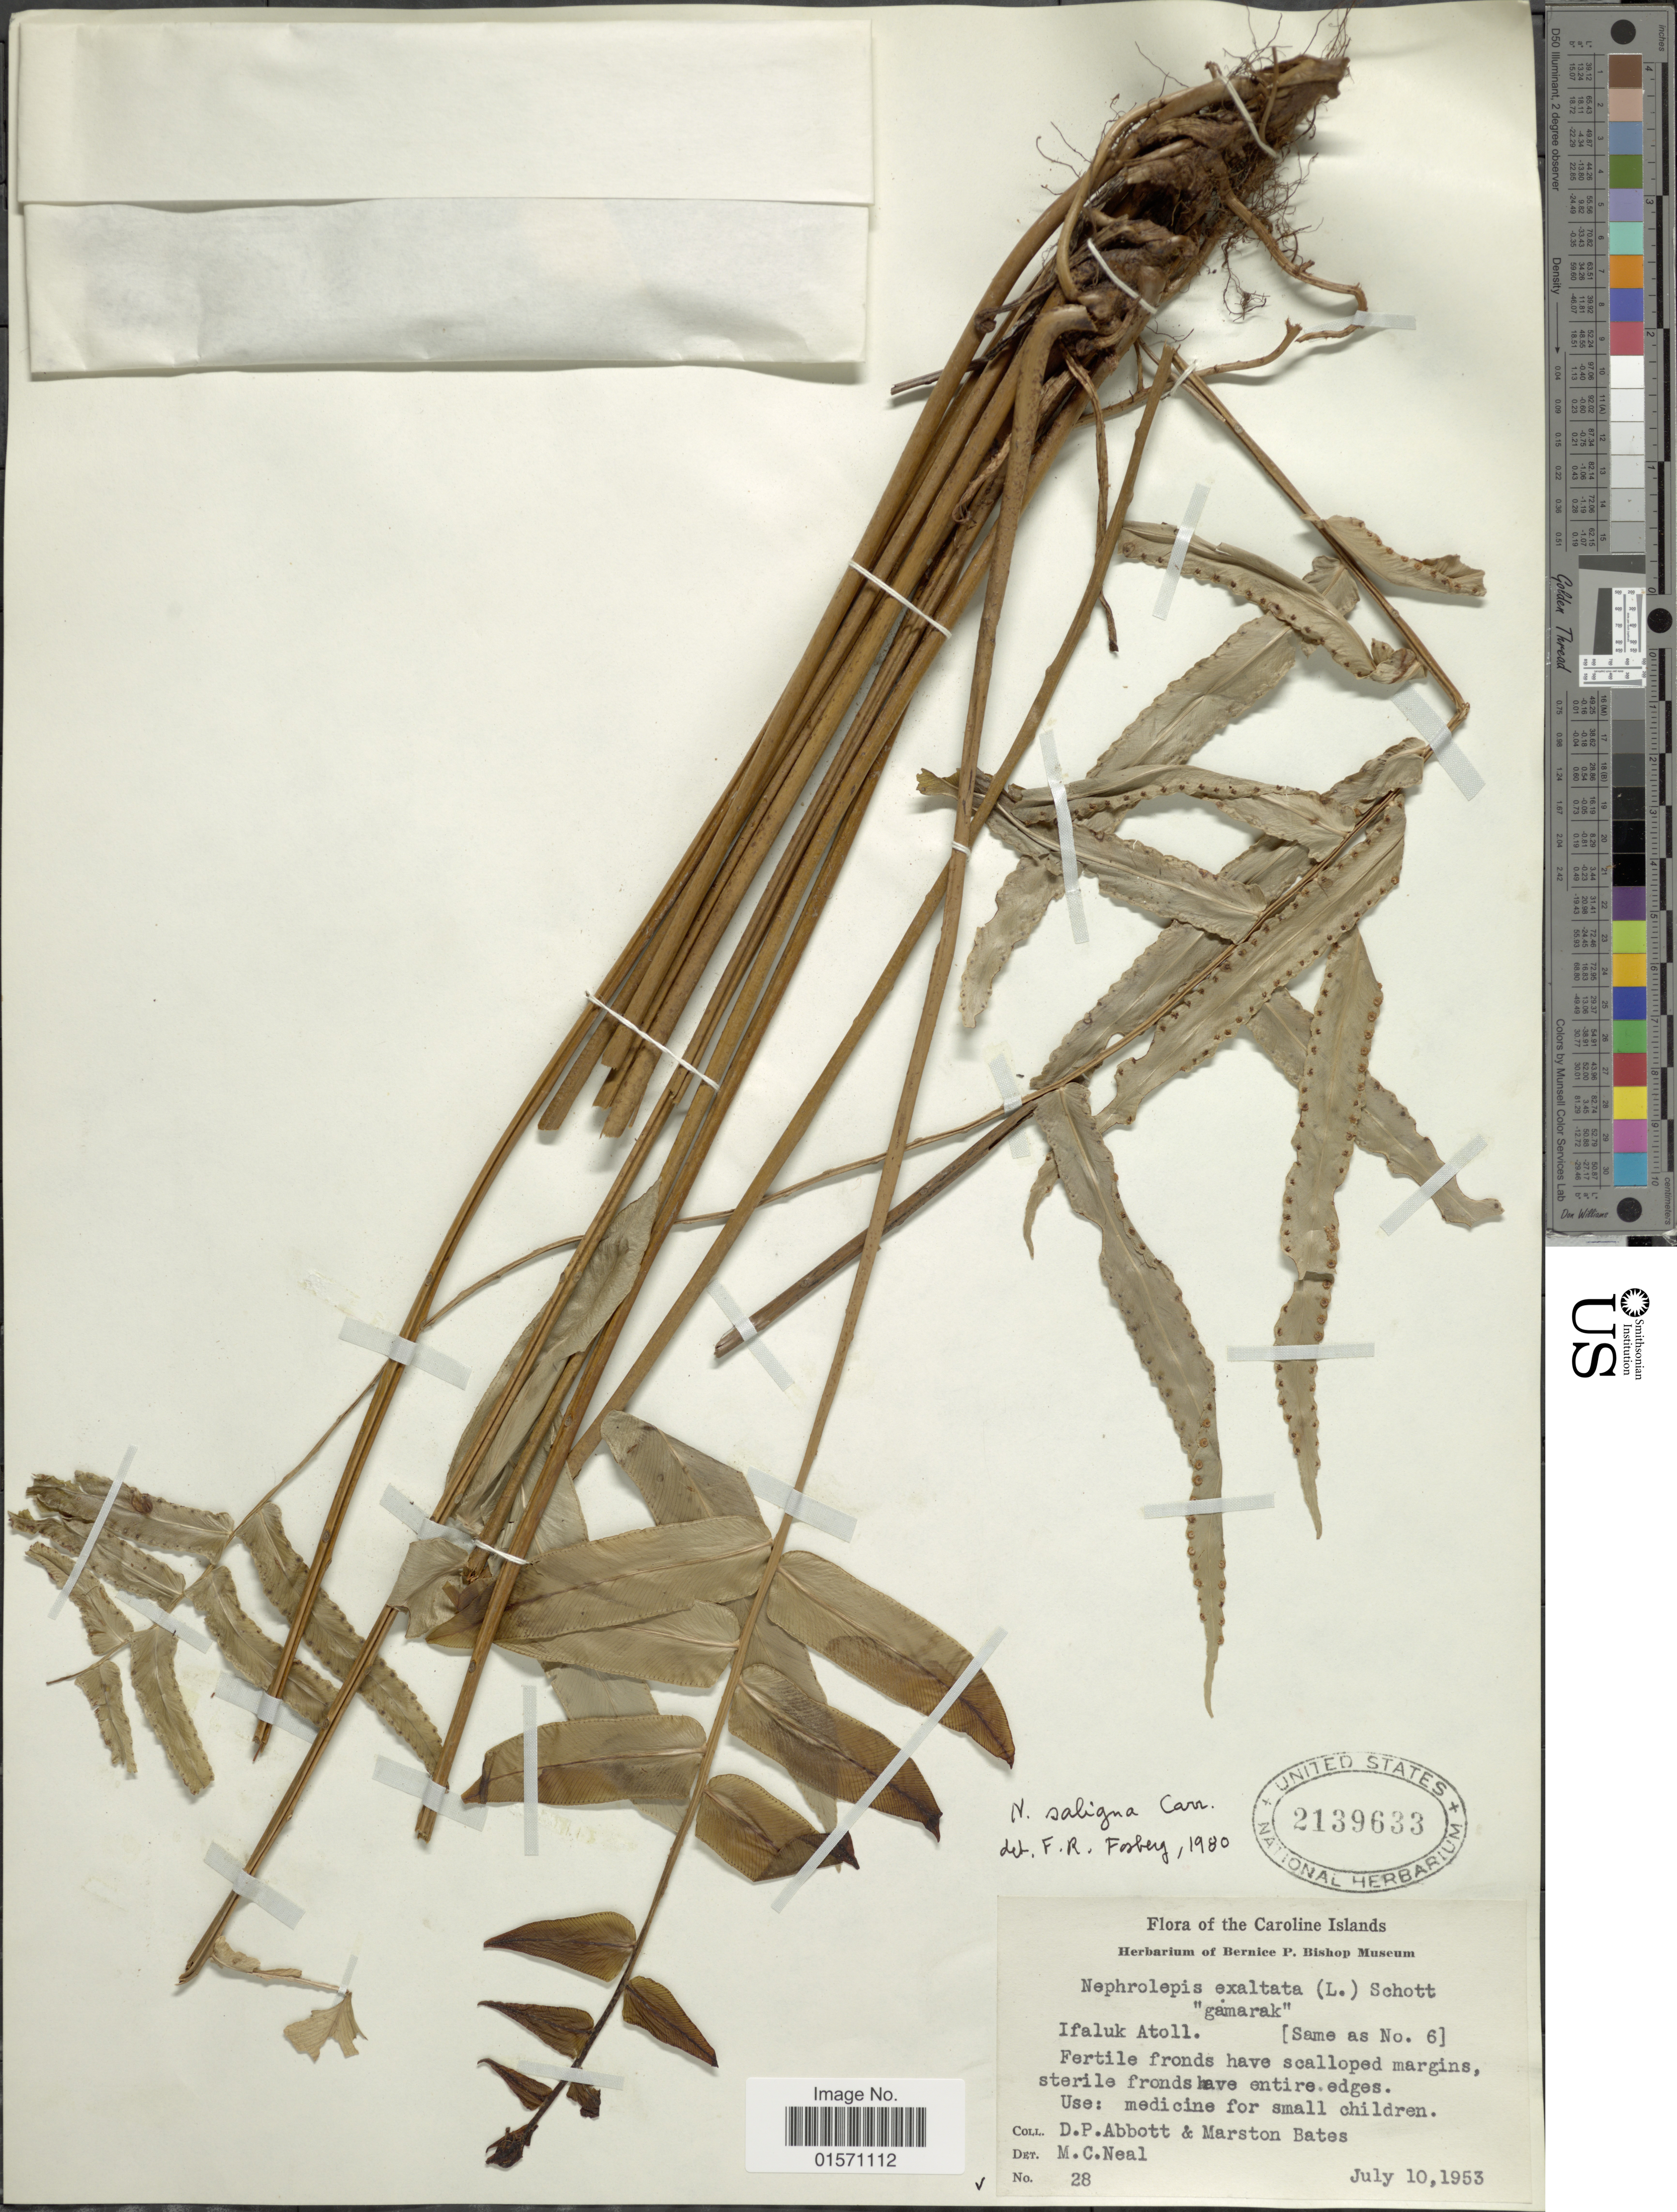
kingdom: Plantae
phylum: Tracheophyta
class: Polypodiopsida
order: Polypodiales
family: Nephrolepidaceae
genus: Nephrolepis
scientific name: Nephrolepis saligna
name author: Cav.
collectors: D. P. Abbott & M. Bates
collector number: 28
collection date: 1953-07-10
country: Micronesia, Federated States of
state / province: Yap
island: Ifalik [Ifaluk] Atoll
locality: Caroline Islands. Ifaluk Atoll. [Same as No. 6]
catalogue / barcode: US 2139633